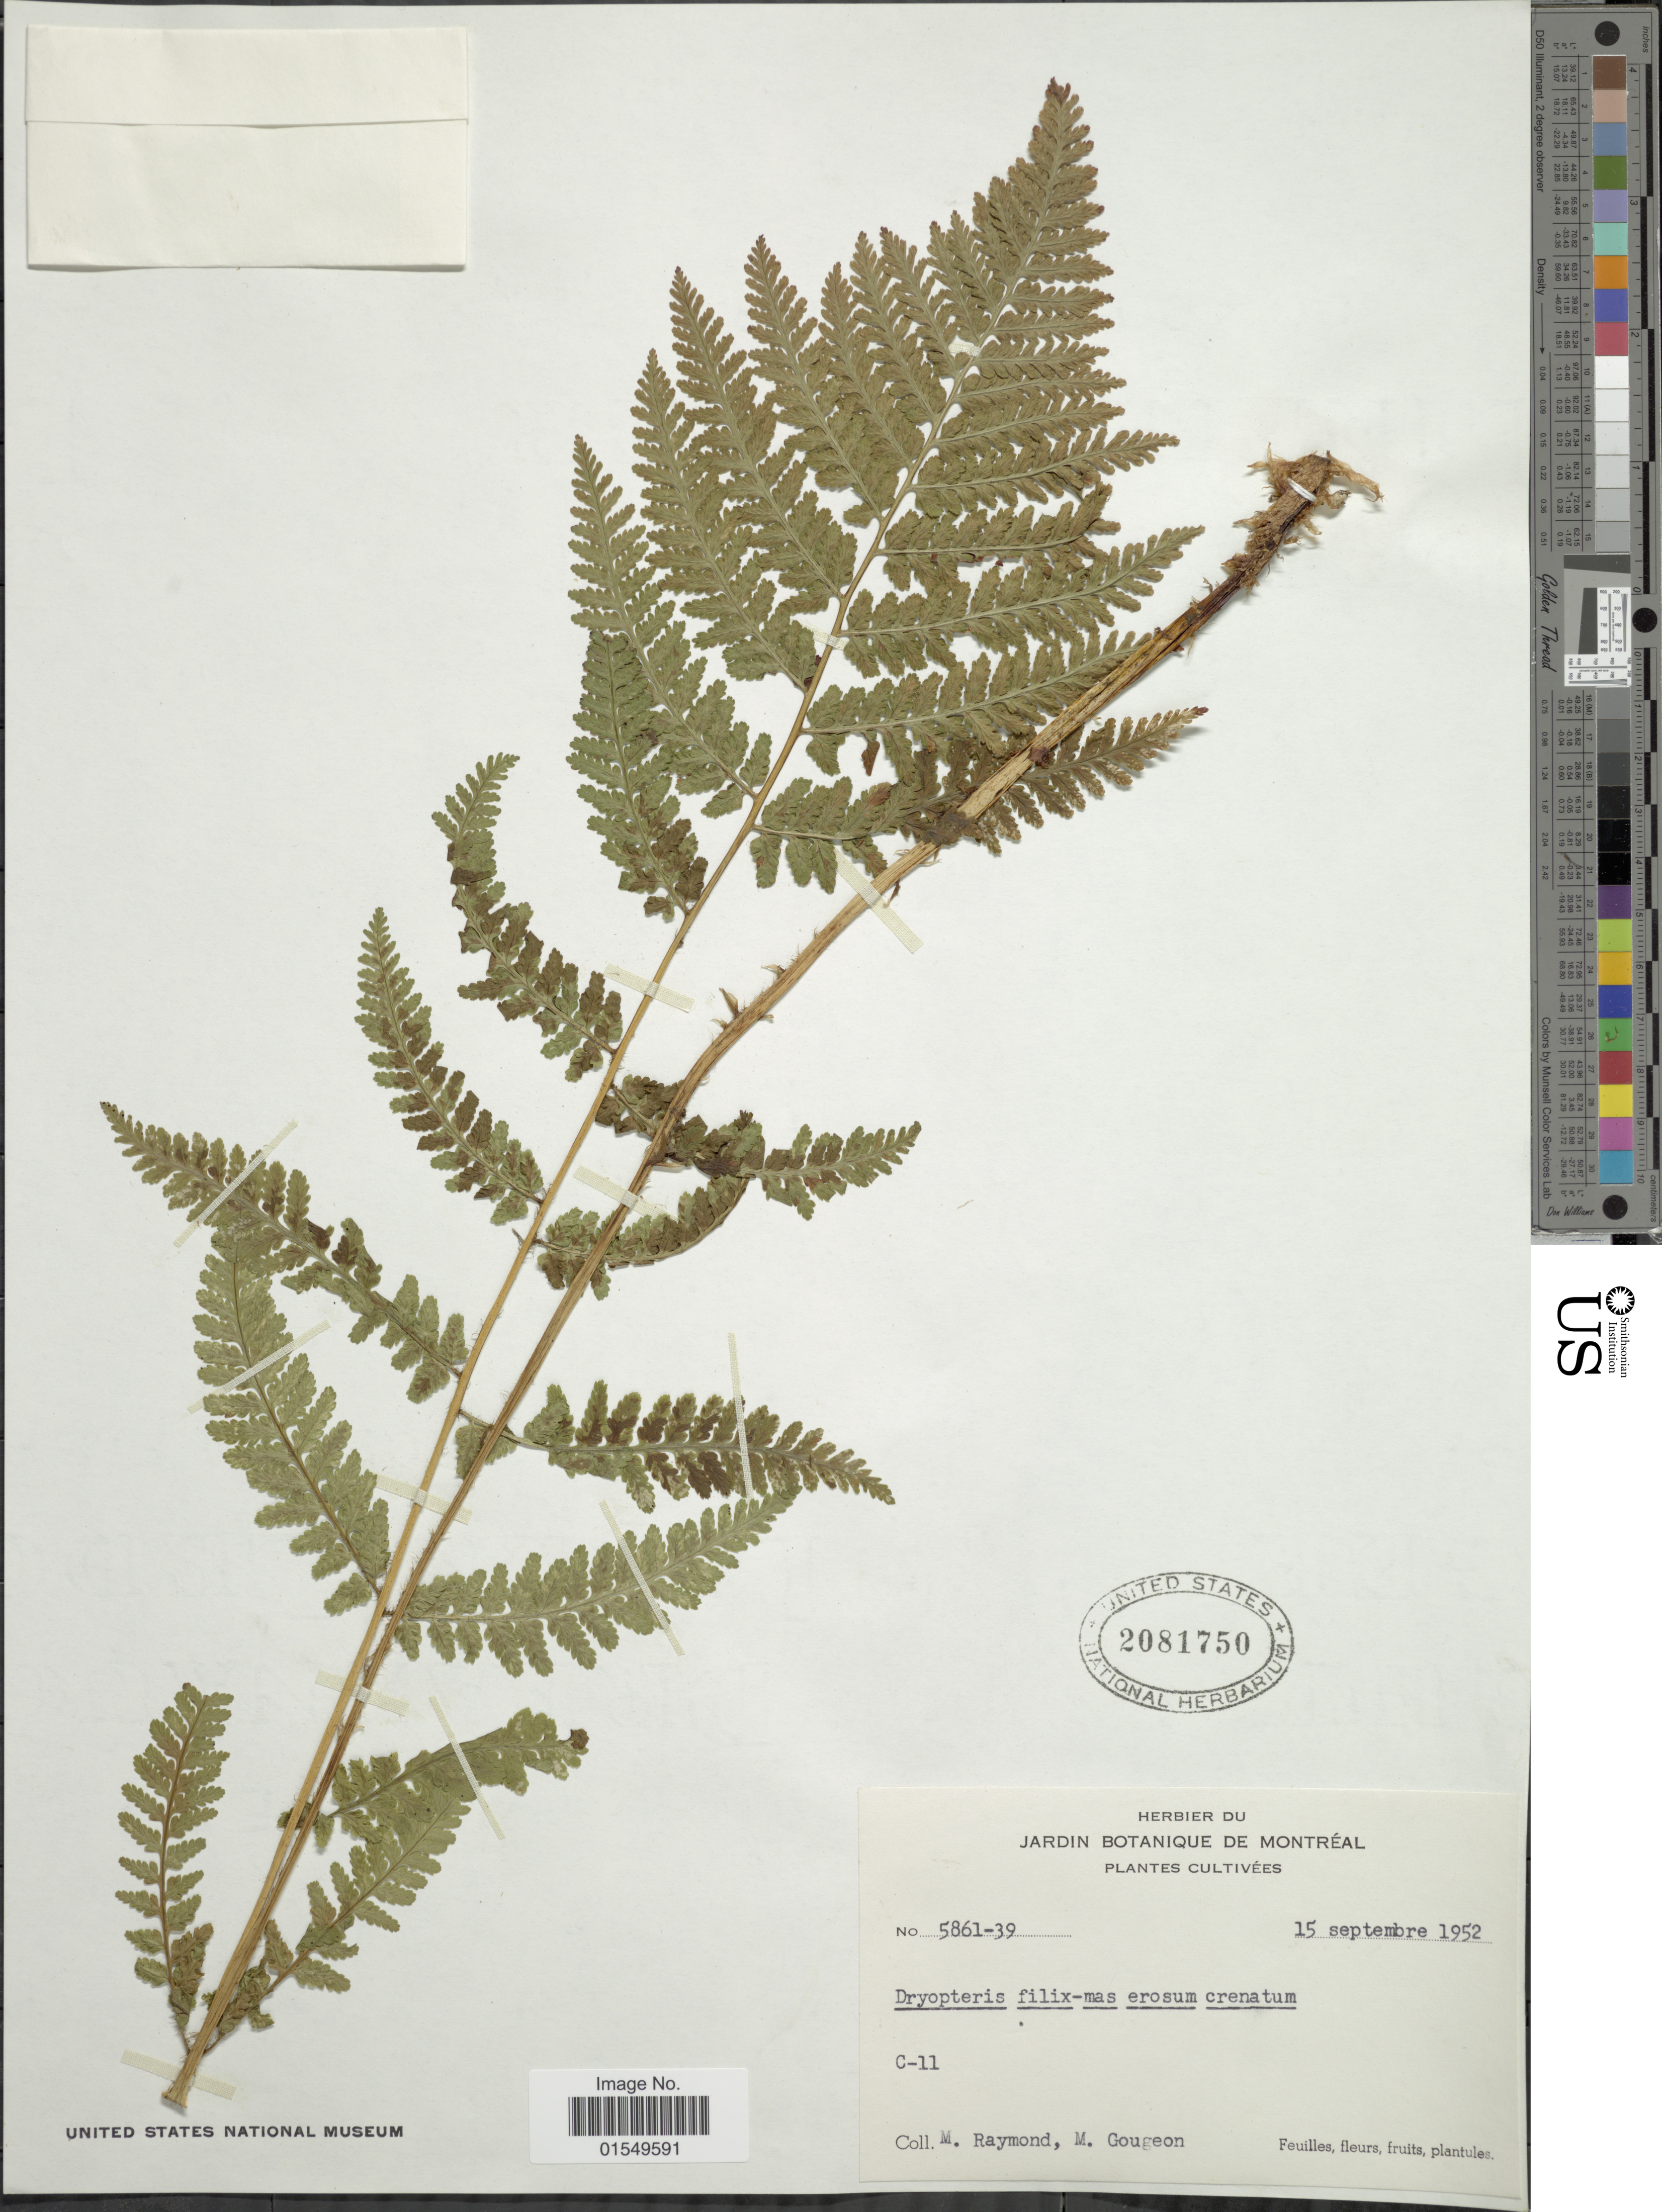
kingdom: Plantae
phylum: Tracheophyta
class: Polypodiopsida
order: Polypodiales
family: Dryopteridaceae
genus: Dryopteris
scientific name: Dryopteris filix-mas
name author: (L.) Schott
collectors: M. Raymond & M. Gougeon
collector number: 5861-39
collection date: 1952-09-15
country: Canada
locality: C-11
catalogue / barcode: US 2081750